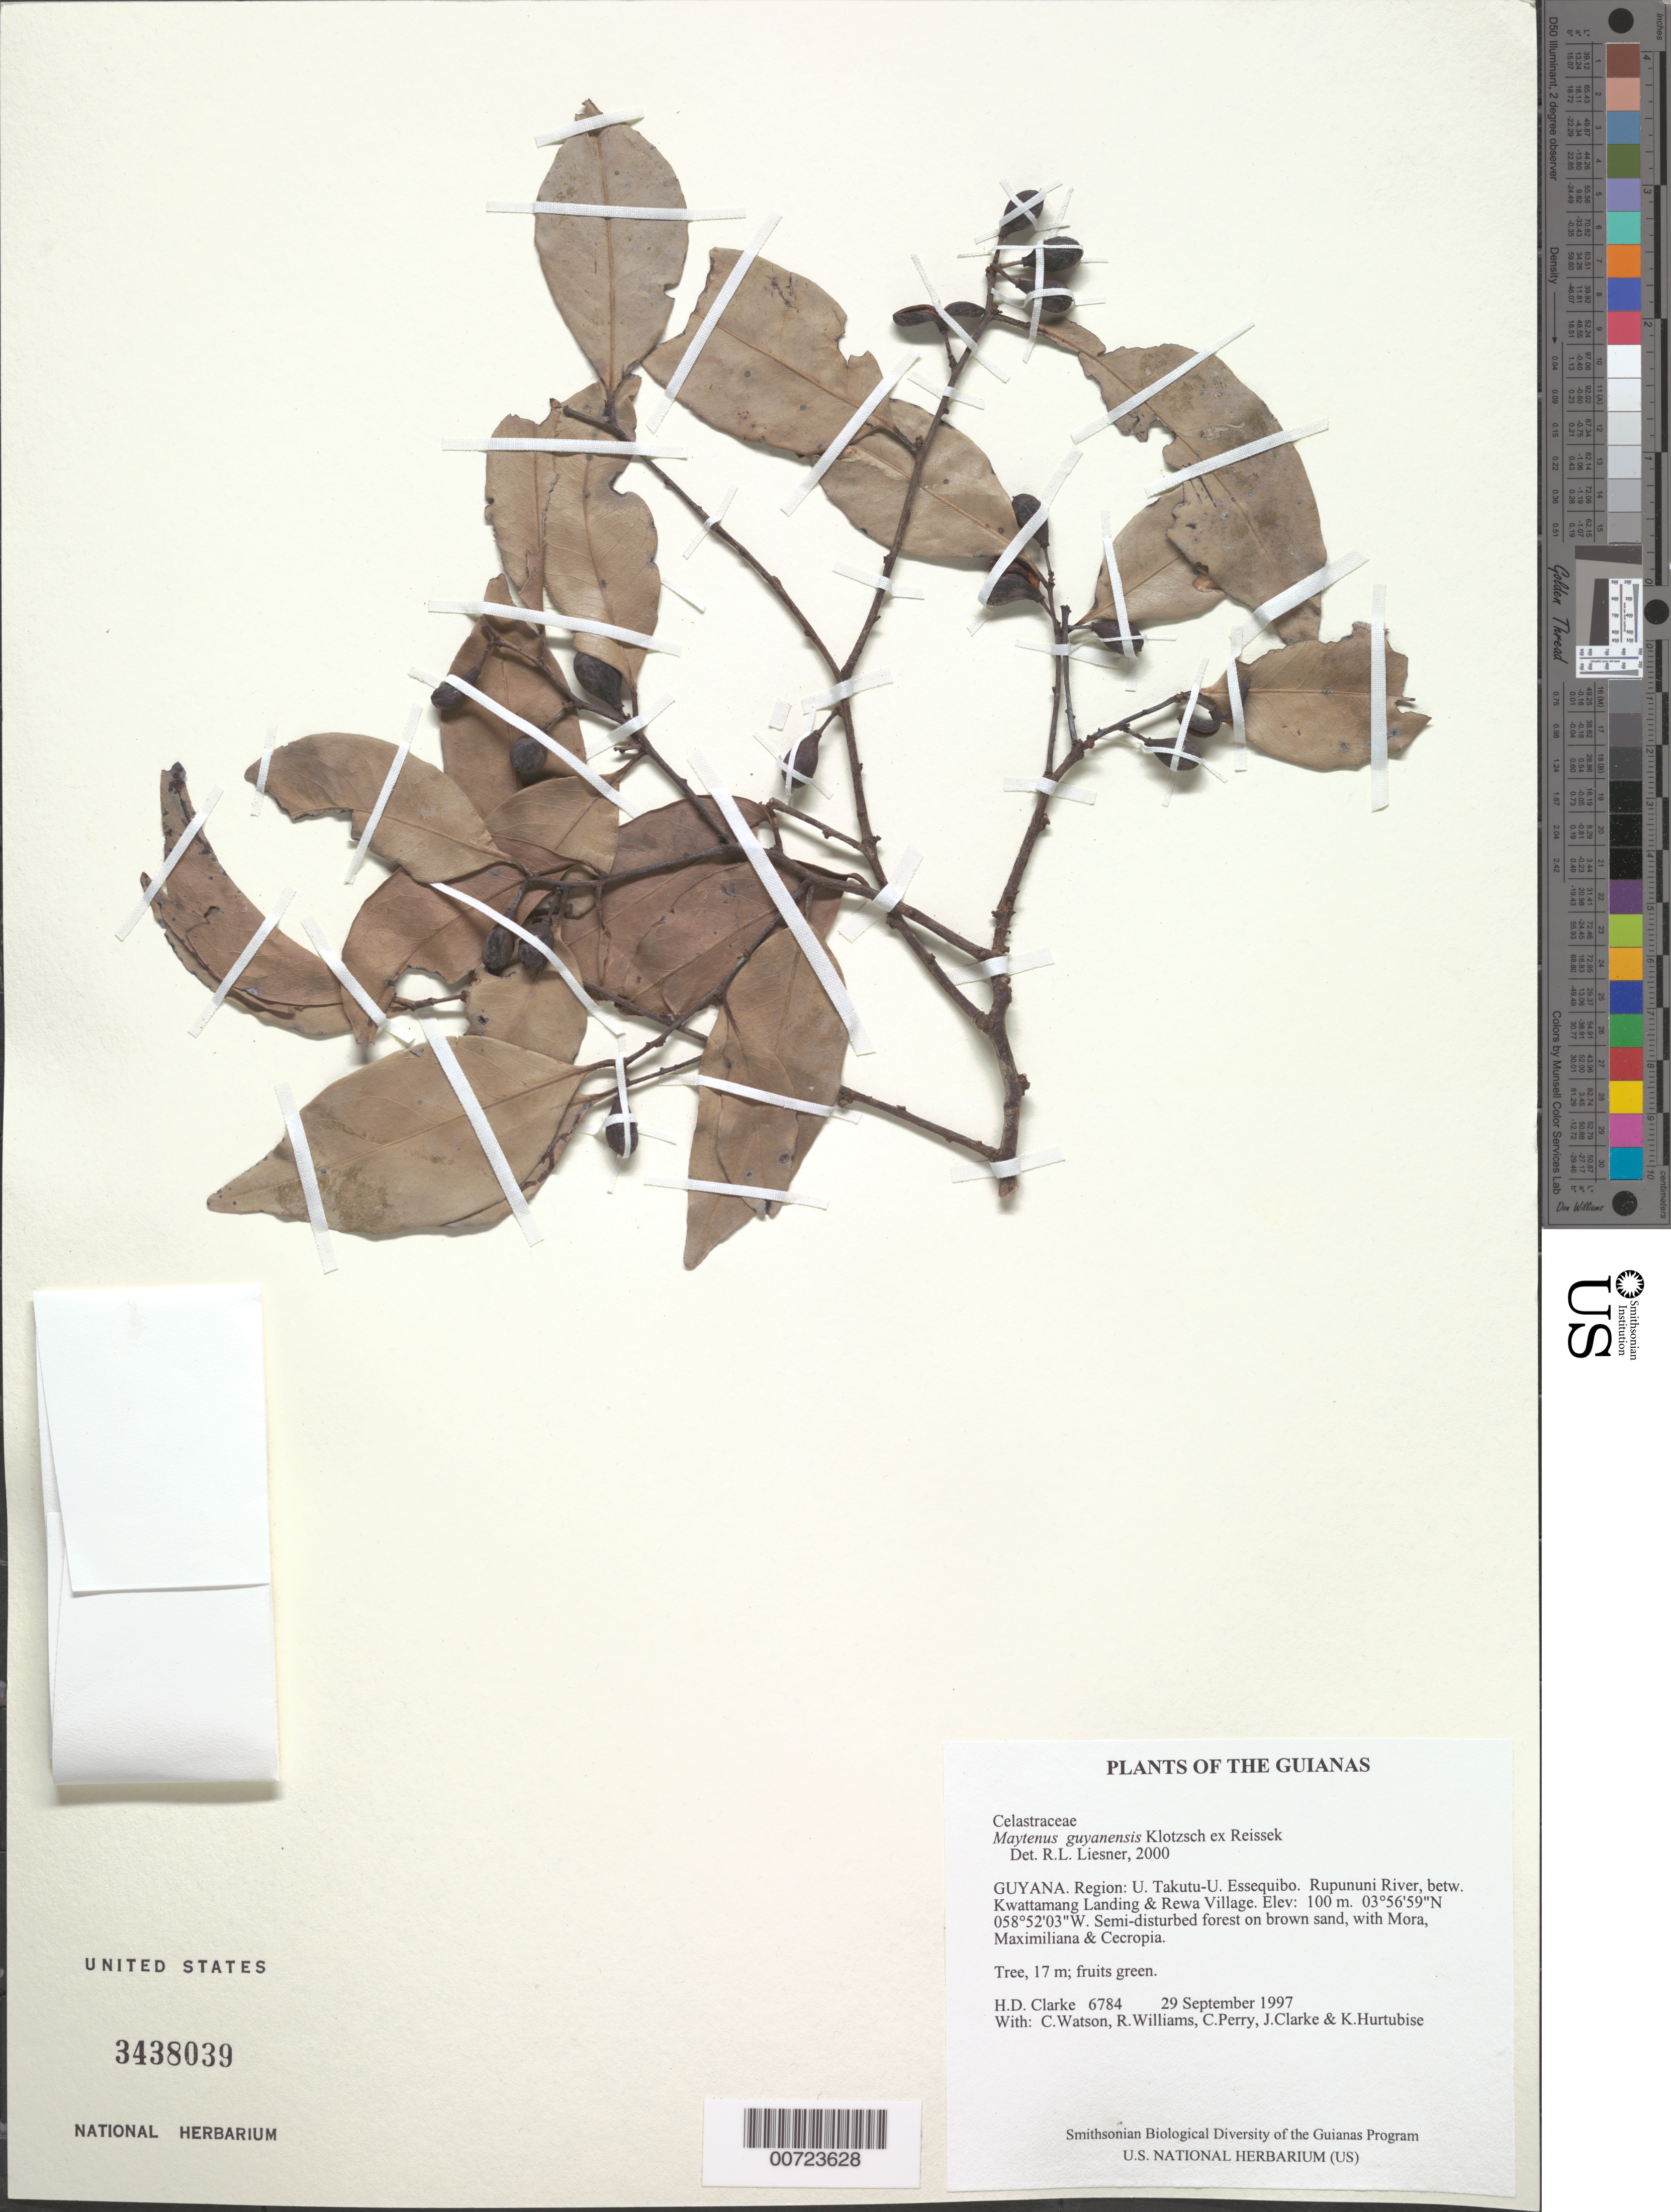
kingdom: Plantae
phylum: Tracheophyta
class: Magnoliopsida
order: Celastrales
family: Celastraceae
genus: Maytenus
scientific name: Maytenus guyanensis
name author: Klotzsch ex Reissek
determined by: Liesner, R. L.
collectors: H. D. Clarke, C. Watson, R. Williams, C. Perry, J. Clarke & K. Hurtubise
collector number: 6784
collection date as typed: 29 September 1997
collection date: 1997-09-29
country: Guyana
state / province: U. Takutu-U. Essequibo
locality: Rupununi River, betw. Kwattamang Landing & Rewa Village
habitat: Semi-disturbed forest on brown sand, with Mora, Maximiliana & Cecropia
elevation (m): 100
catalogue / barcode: US 3438039